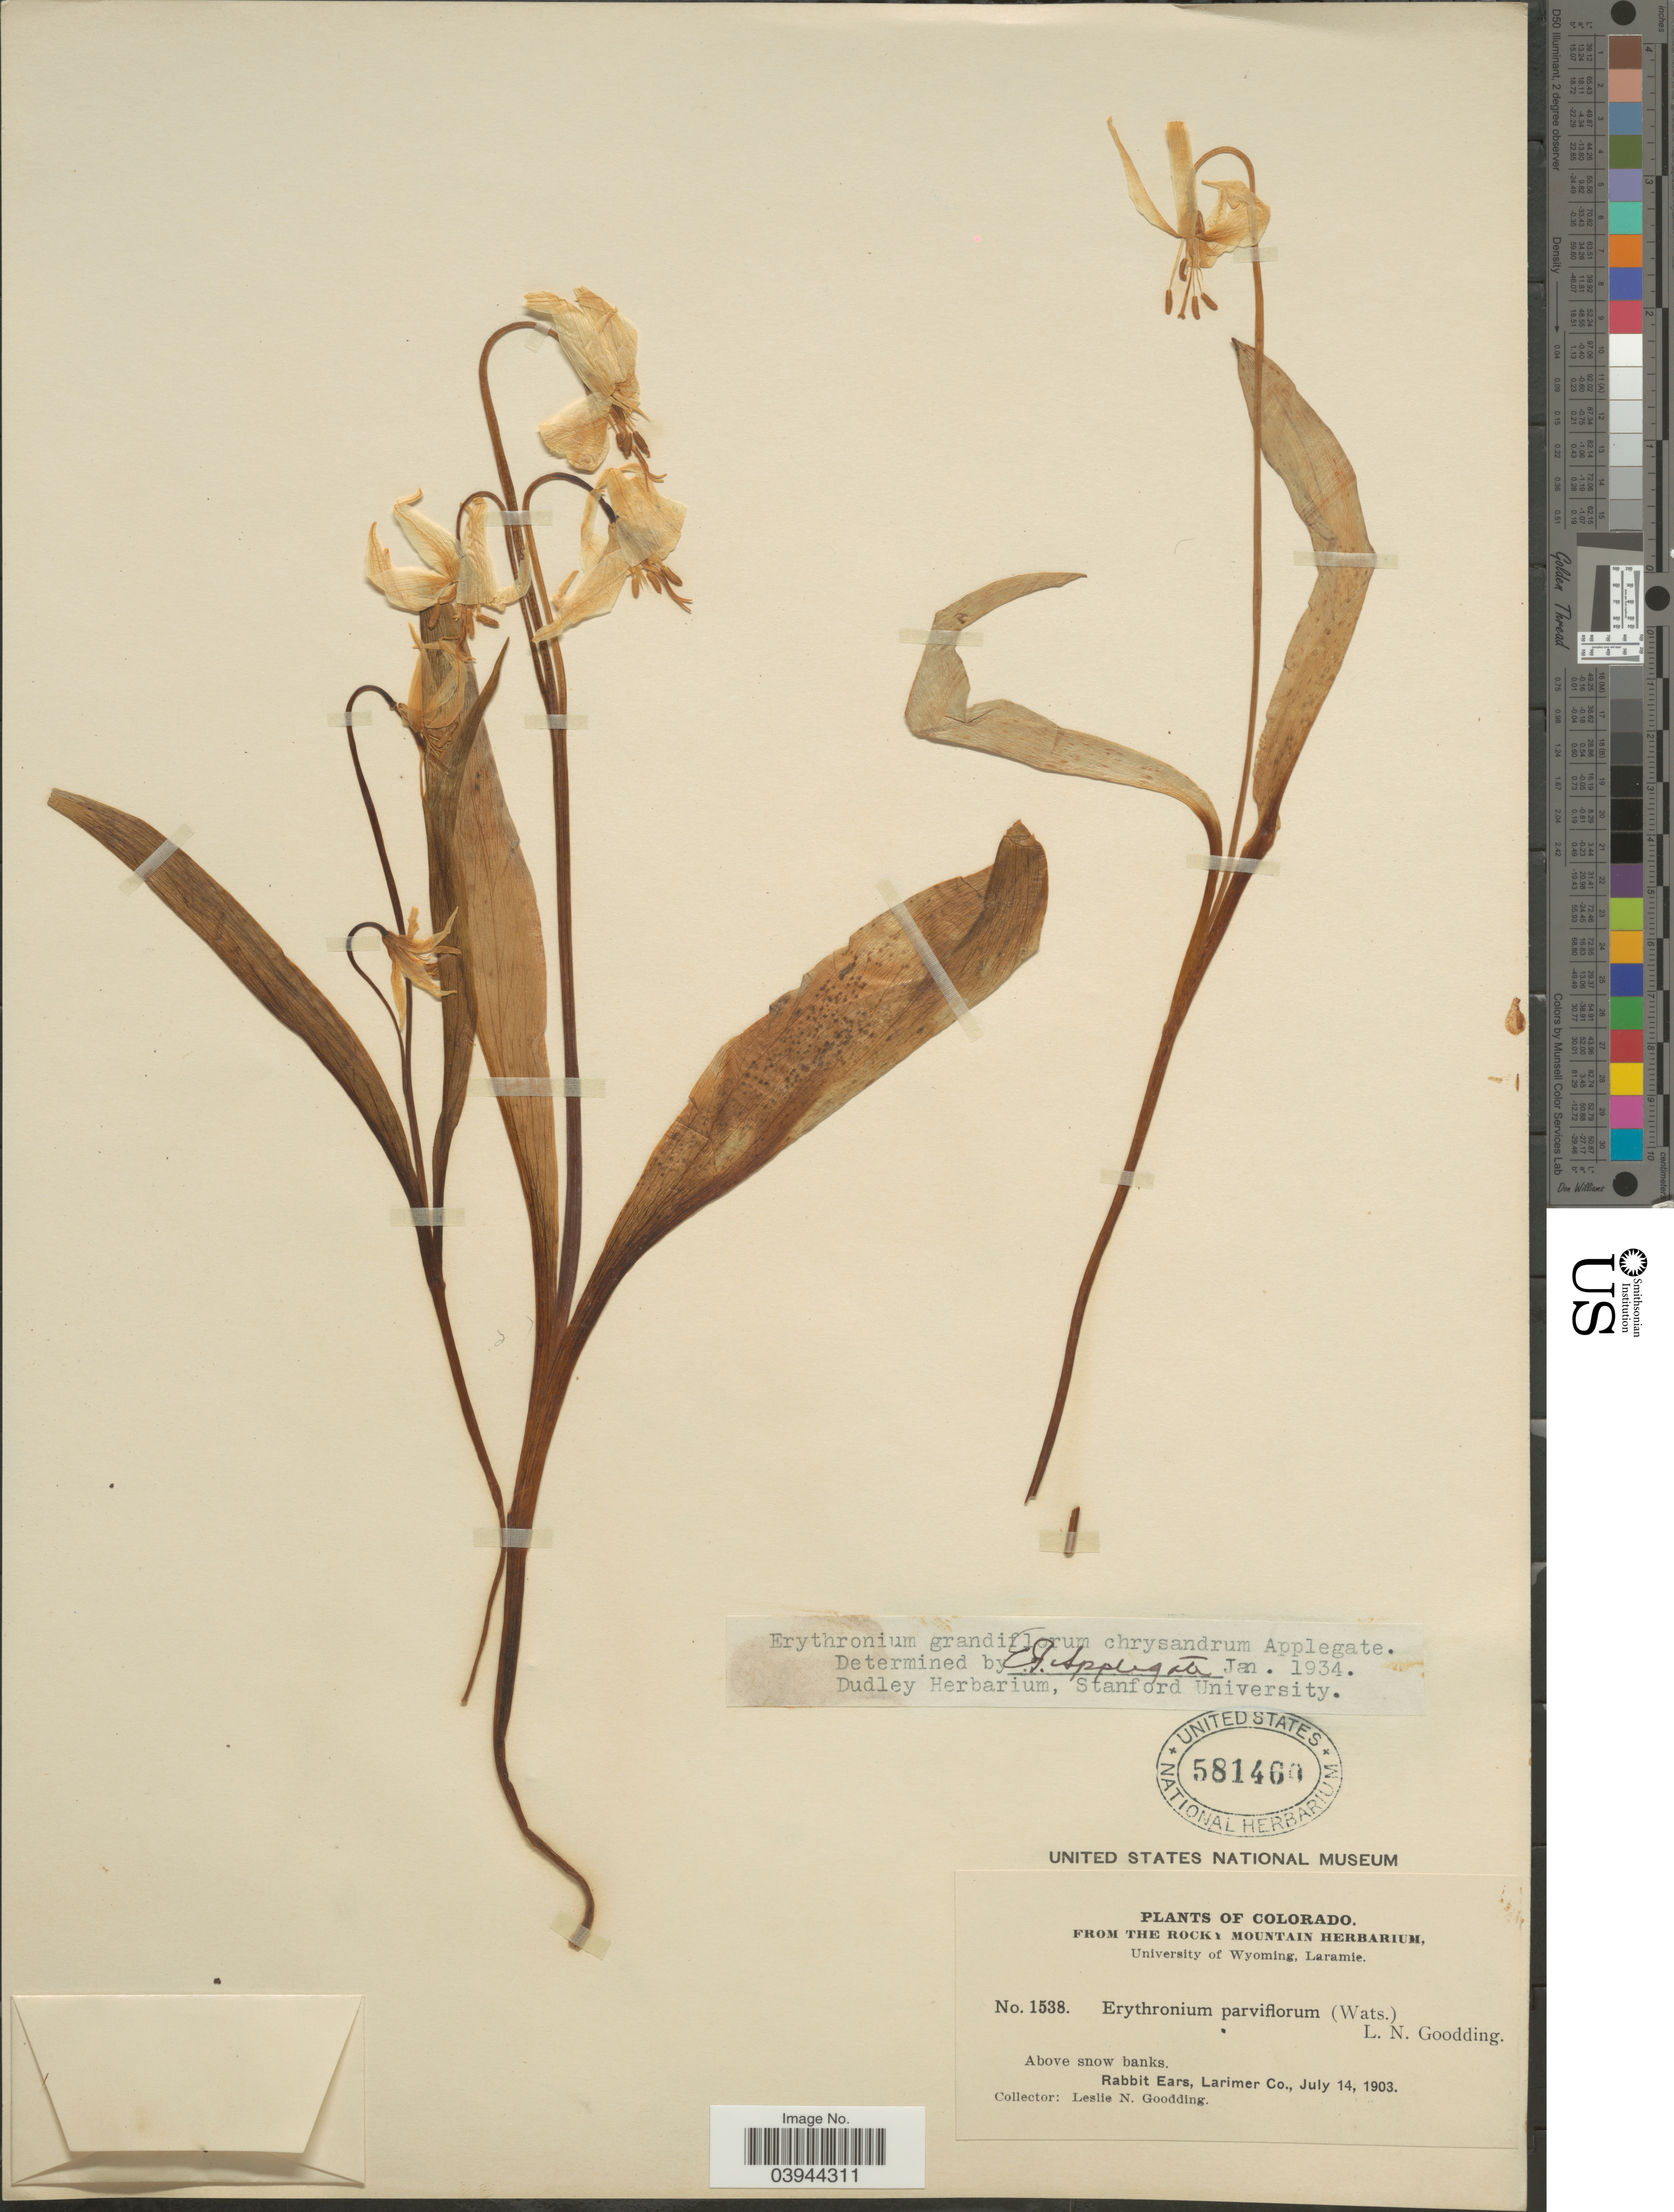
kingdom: Plantae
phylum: Tracheophyta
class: Liliopsida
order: Liliales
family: Liliaceae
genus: Erythronium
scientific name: Erythronium grandiflorum subsp. chrysandrum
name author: (Applegate) Abrams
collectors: L. N. Goodding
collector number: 1538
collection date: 1903-07-14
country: United States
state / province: Colorado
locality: Above snow banks, Rabbit Ears, Larimer Co.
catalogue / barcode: US 581460